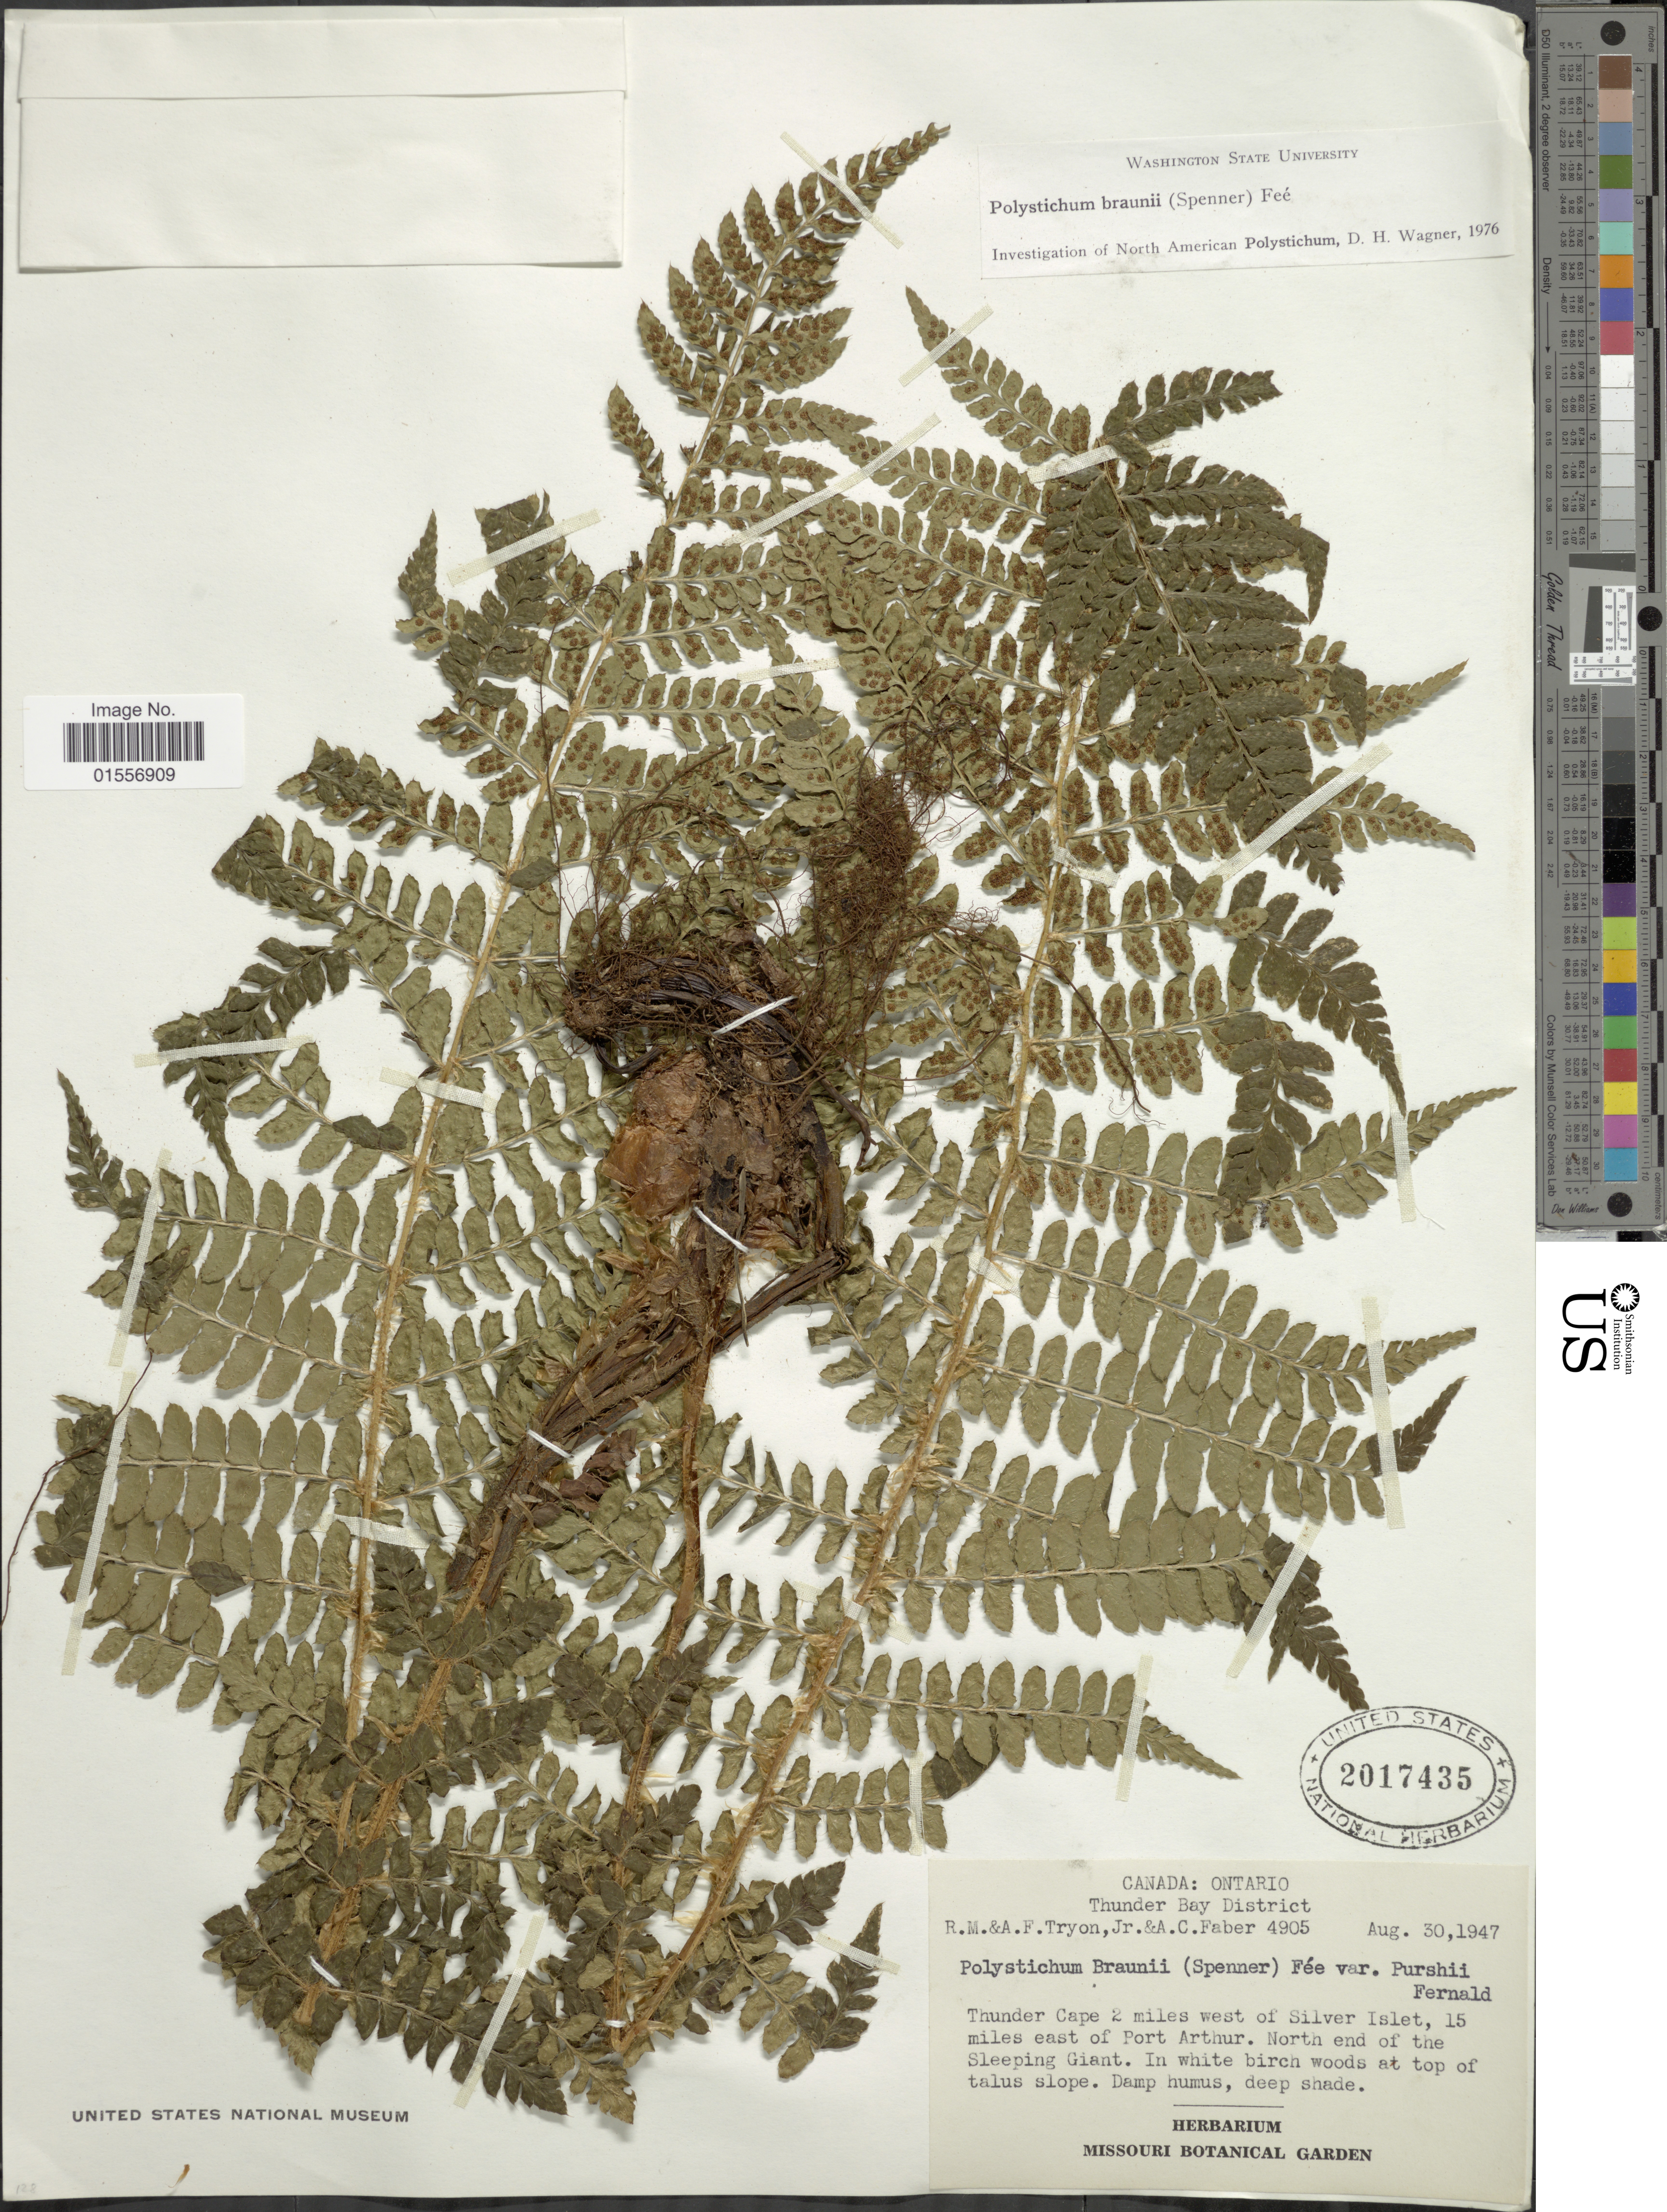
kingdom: Plantae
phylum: Tracheophyta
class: Polypodiopsida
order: Polypodiales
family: Dryopteridaceae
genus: Polystichum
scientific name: Polystichum braunii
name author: (Spenn.) Fée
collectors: R. M. Tryon, J. Tryon & A. Faber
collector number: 4905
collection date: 1947-08-30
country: Canada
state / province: Ontario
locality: Thunder Bay District, Thunder Cape 2 miles west of Silver Islet, 15 miles east of Port Arthur, North end of the Sleeping Giant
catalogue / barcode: US 2017435